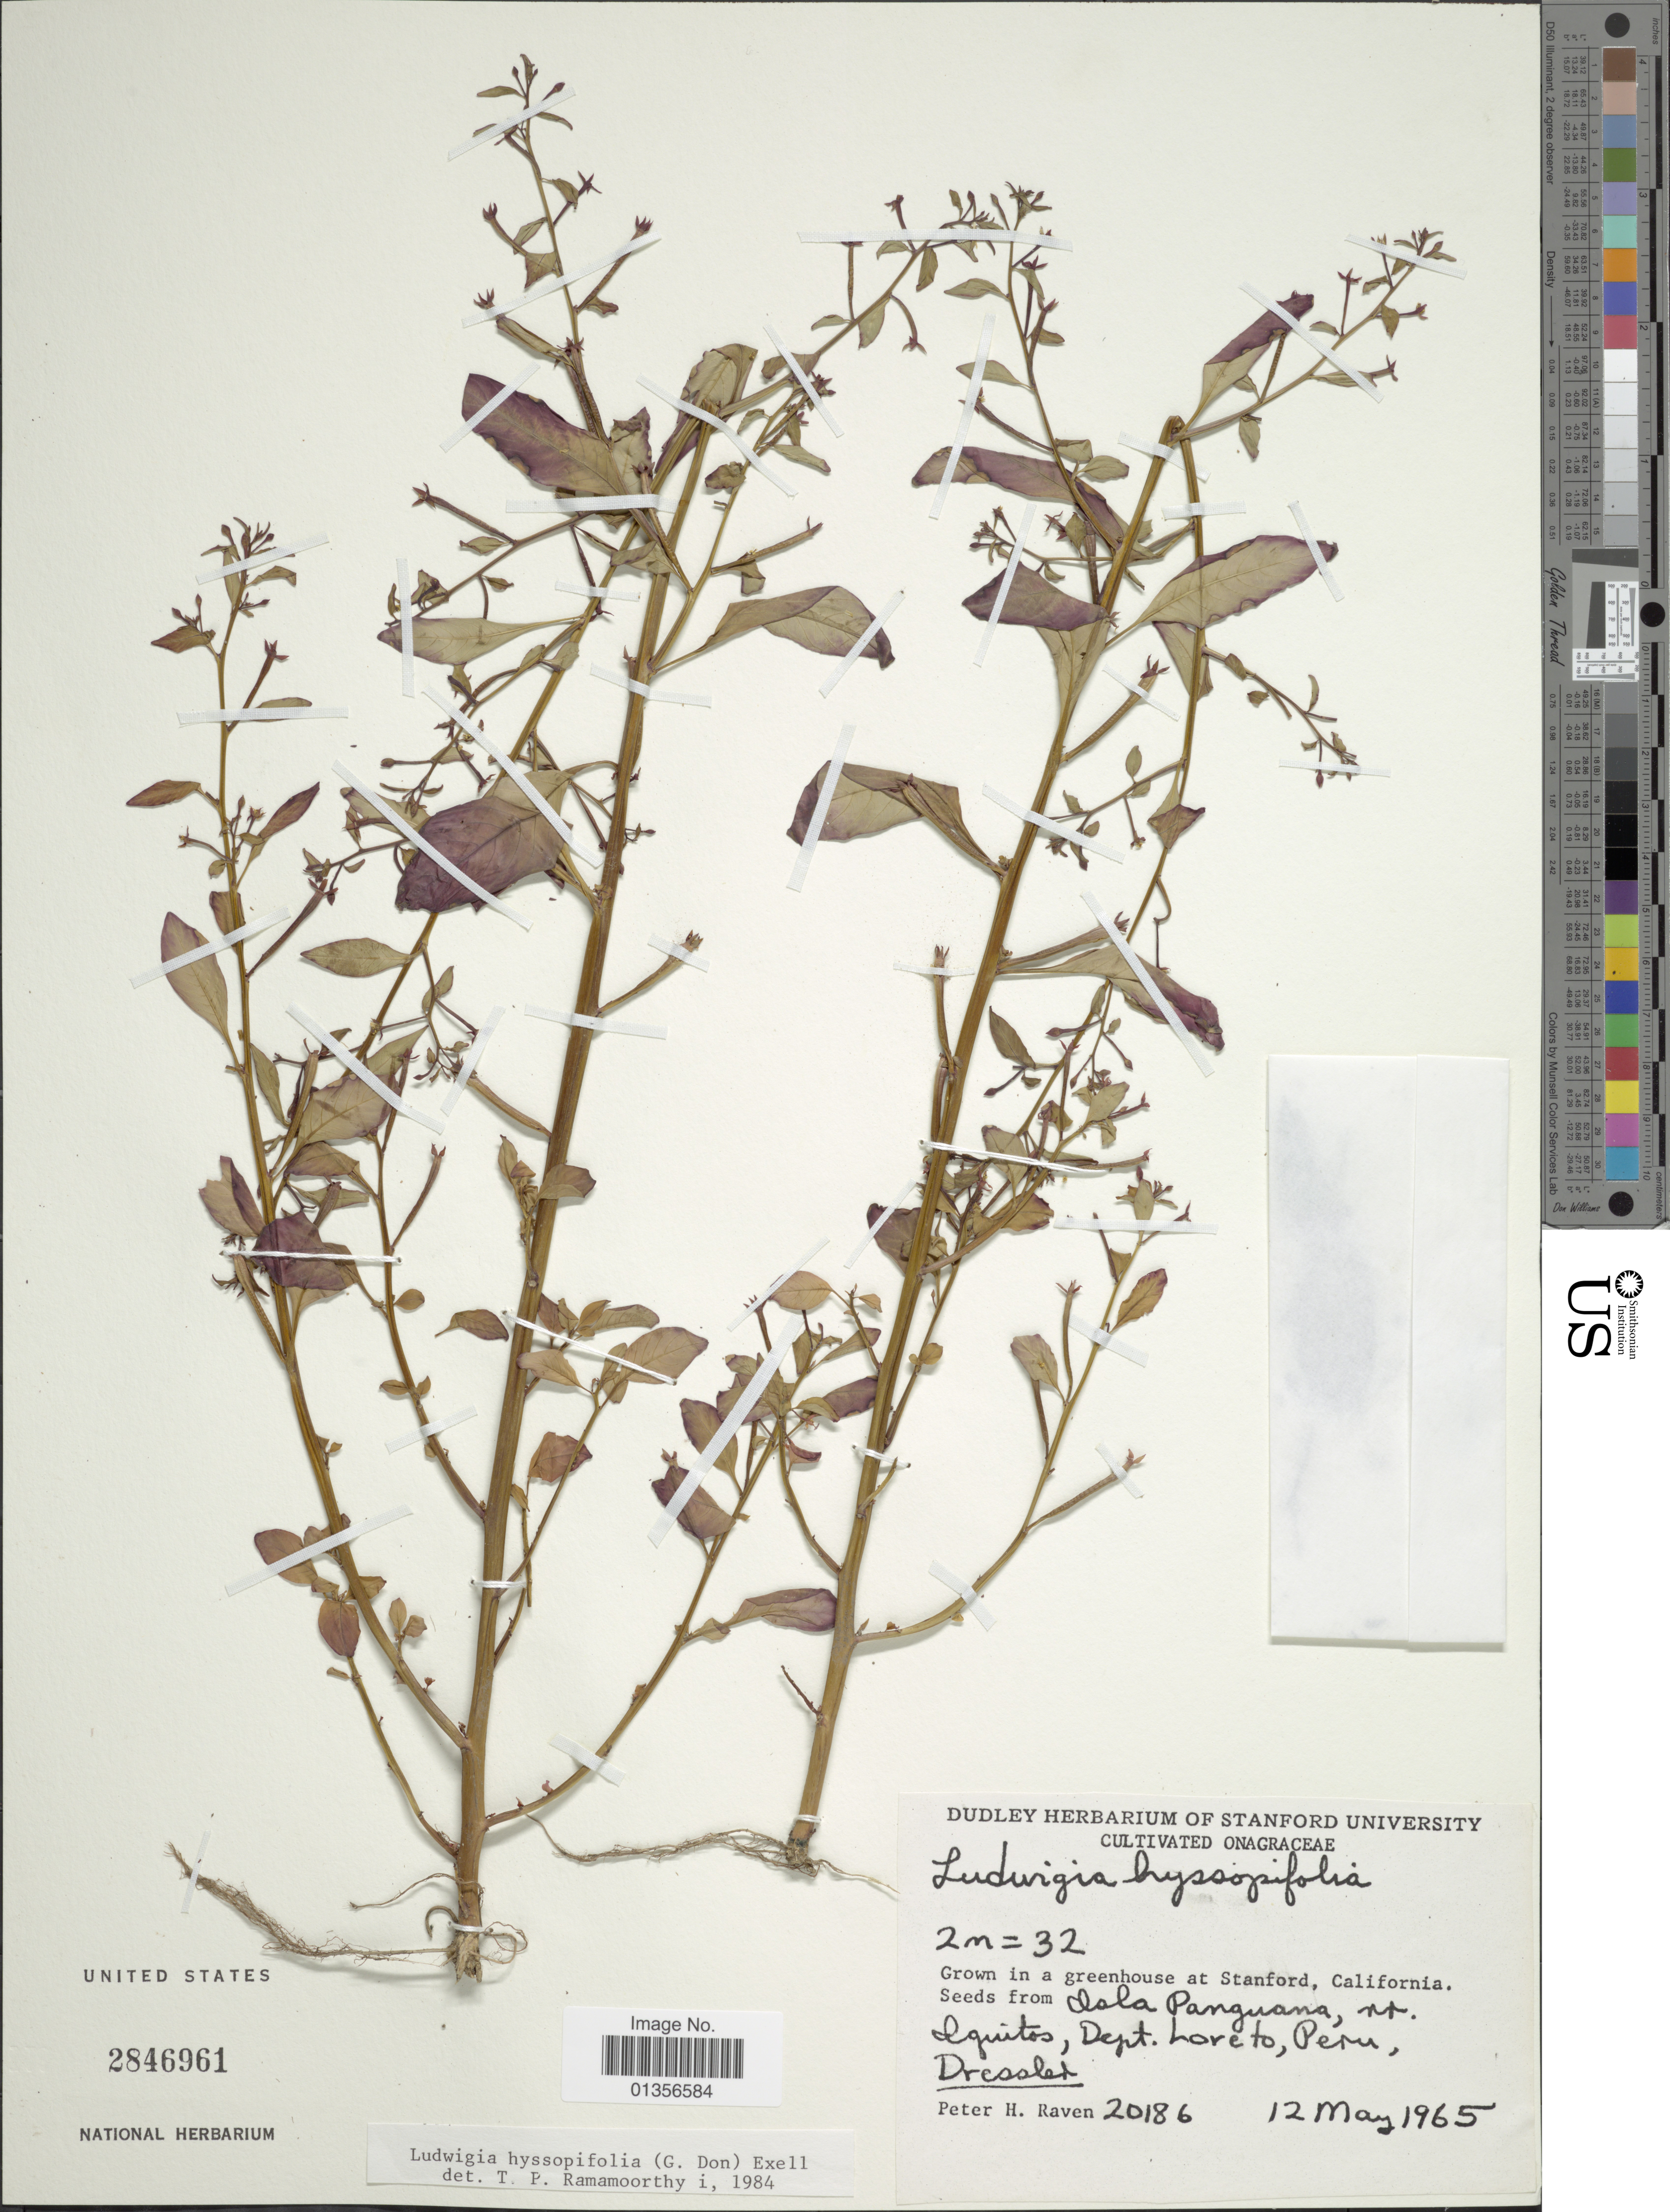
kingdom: Plantae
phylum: Tracheophyta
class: Magnoliopsida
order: Myrtales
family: Onagraceae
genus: Ludwigia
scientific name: Ludwigia hyssopifolia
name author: (G. Don) Exell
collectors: P. Raven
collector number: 20186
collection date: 1965-05-12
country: Peru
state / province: Loreto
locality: In a greenhouse at Stanford, California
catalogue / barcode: US 2846961